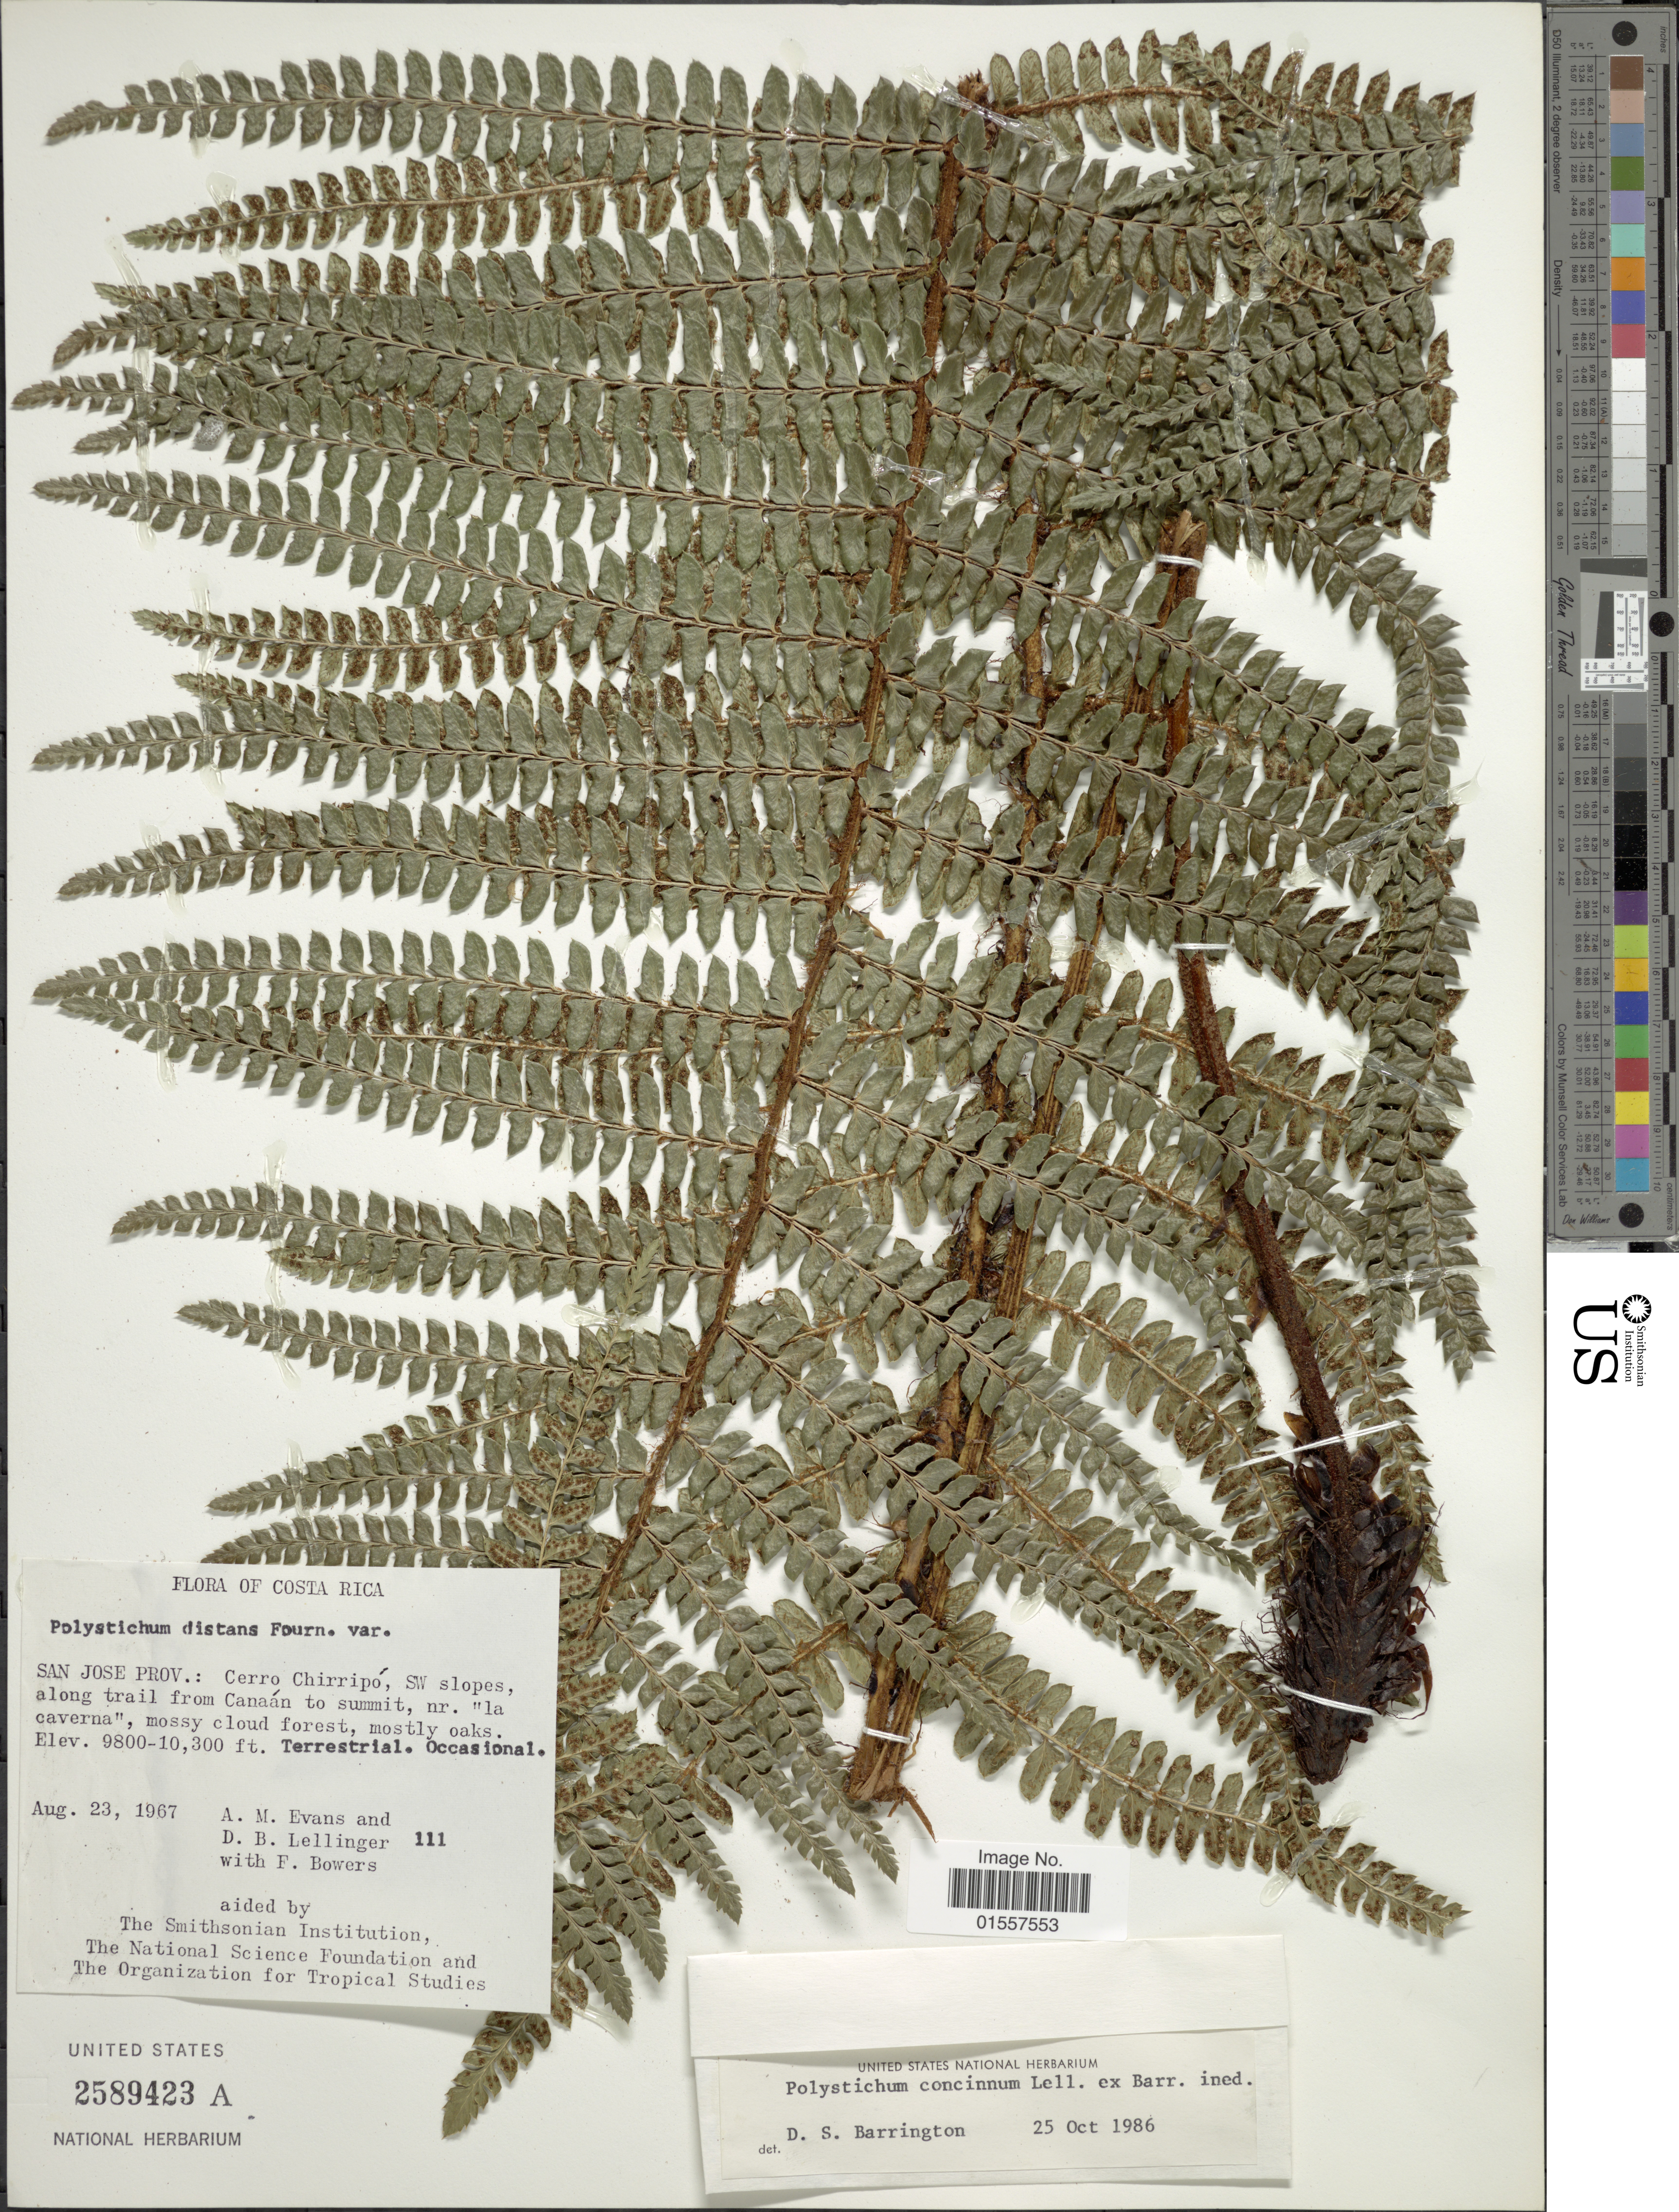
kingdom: Plantae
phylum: Tracheophyta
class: Polypodiopsida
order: Polypodiales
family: Dryopteridaceae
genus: Polystichum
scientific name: Polystichum concinnum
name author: Lellinger ex Barrington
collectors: A. M. Evans, D. B. Lellinger & F. Bowers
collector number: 111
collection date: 1967-08-23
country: Costa Rica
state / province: San José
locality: San Jose Prov.: Cerro Chirripo, SW slopes, along trail from Canaan to summit, nr. la caverna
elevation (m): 2987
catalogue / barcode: US 2589423A